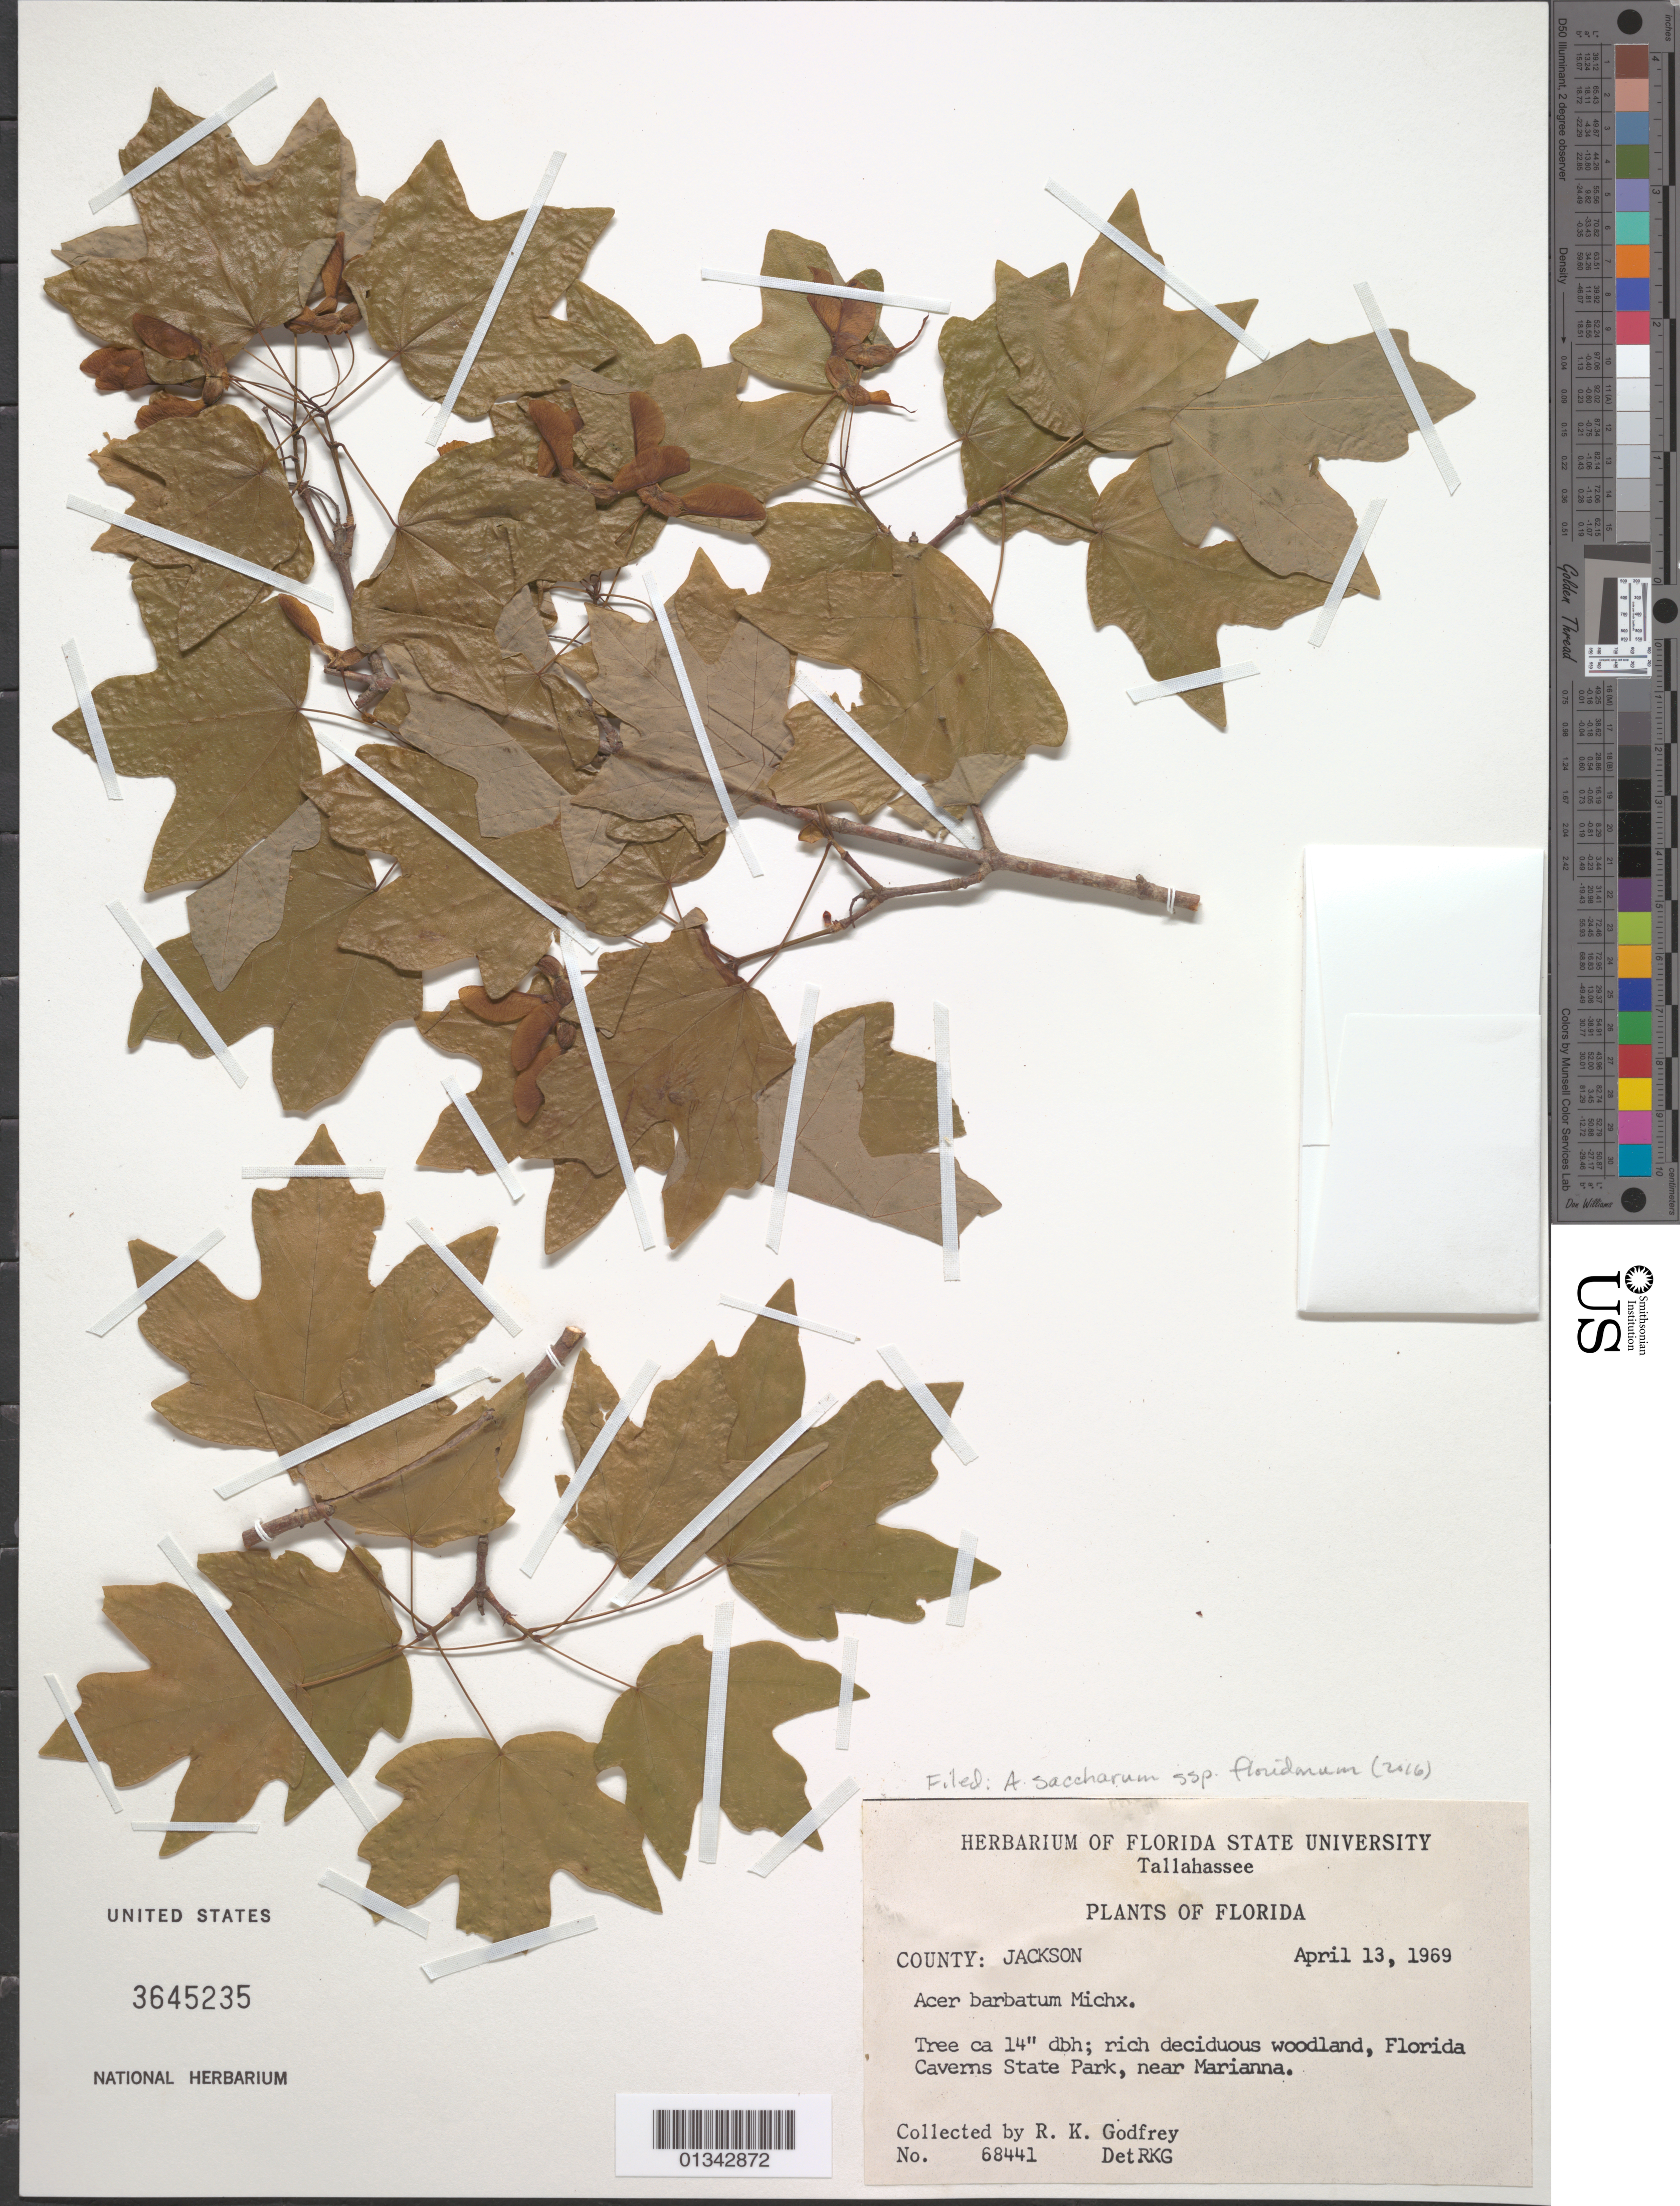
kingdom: Plantae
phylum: Tracheophyta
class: Magnoliopsida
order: Sapindales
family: Sapindaceae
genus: Acer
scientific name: Acer saccharum subsp. floridanum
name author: (Chapm.) Desmarais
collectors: R. K. Godfrey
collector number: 68441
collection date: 1969-04-13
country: United States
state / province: Florida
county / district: Jackson County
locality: Florida Caverns State Park, near Marianna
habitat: Rich deciduous woodland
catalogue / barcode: US 3645235